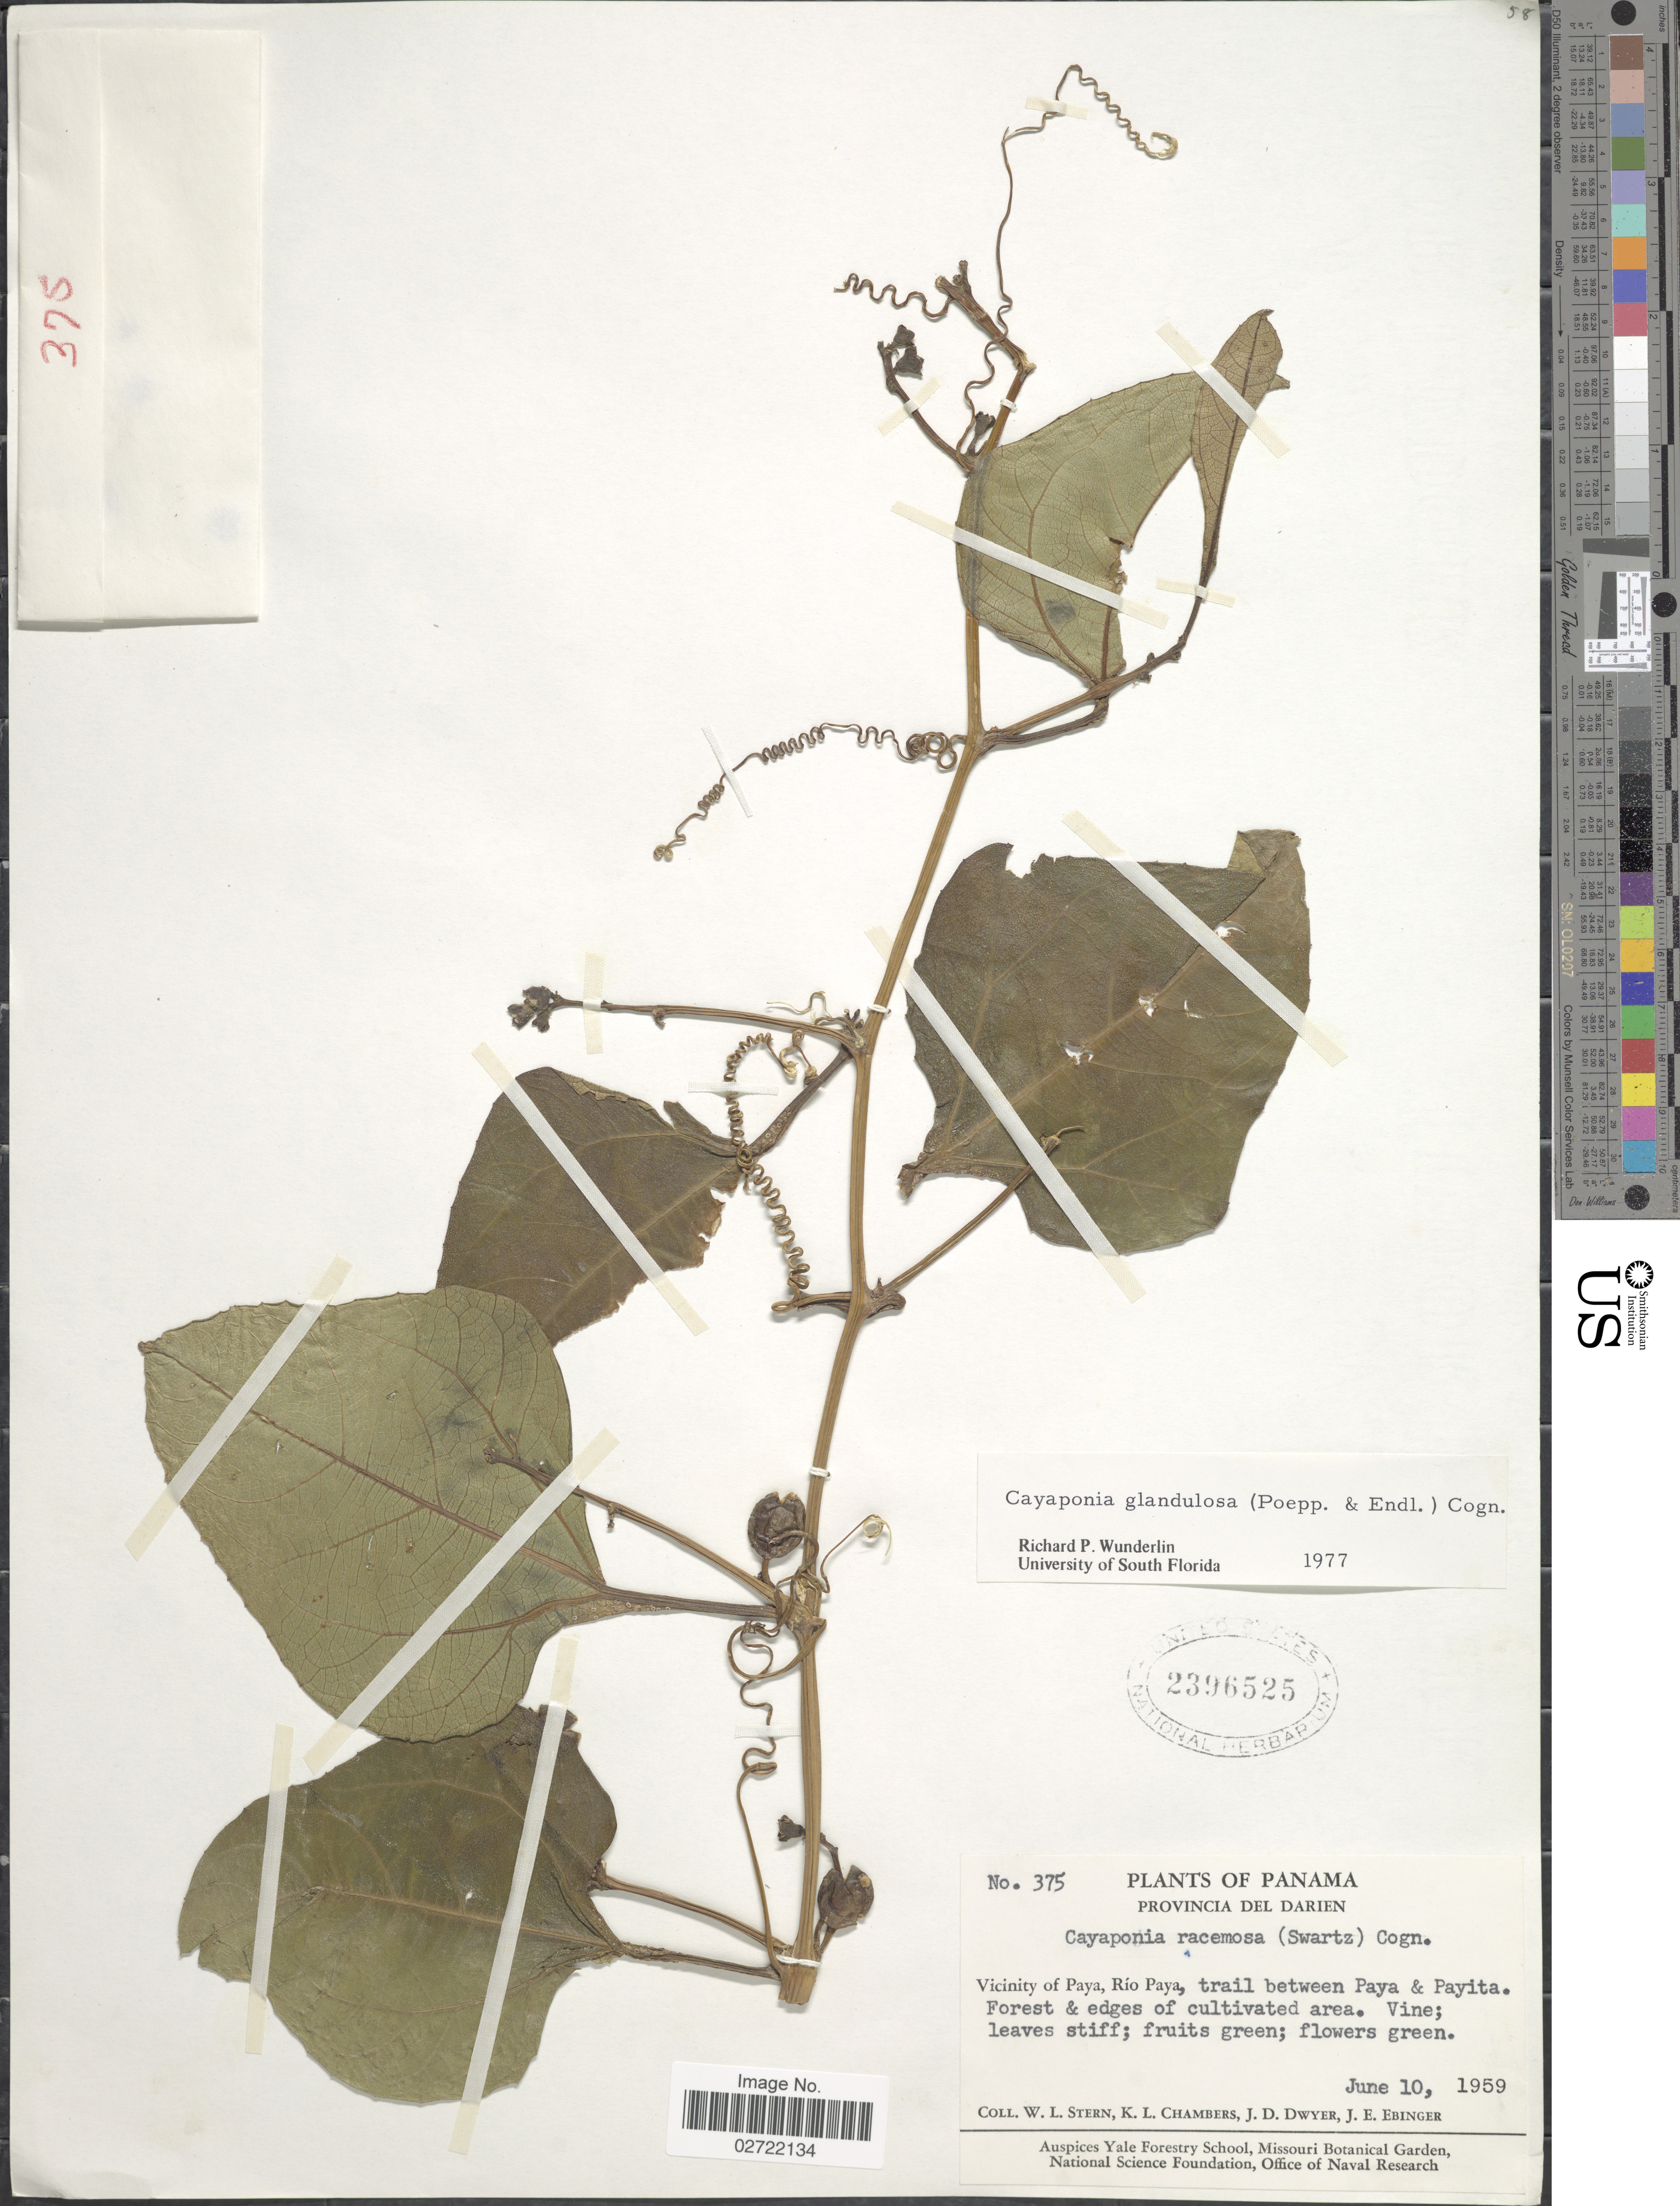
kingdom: Plantae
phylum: Tracheophyta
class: Magnoliopsida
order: Cucurbitales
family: Cucurbitaceae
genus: Cayaponia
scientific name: Cayaponia glandulosa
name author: (Poepp. & Endl.) Cogn.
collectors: W. L. Stern, K. Chambers, J. D. Dwyer & J. Ebinger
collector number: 375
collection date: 1959-06-10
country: Panama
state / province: Darién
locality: Vicinity of Paya, Río Paya, trail between Paya & Payita.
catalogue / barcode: US 2396525